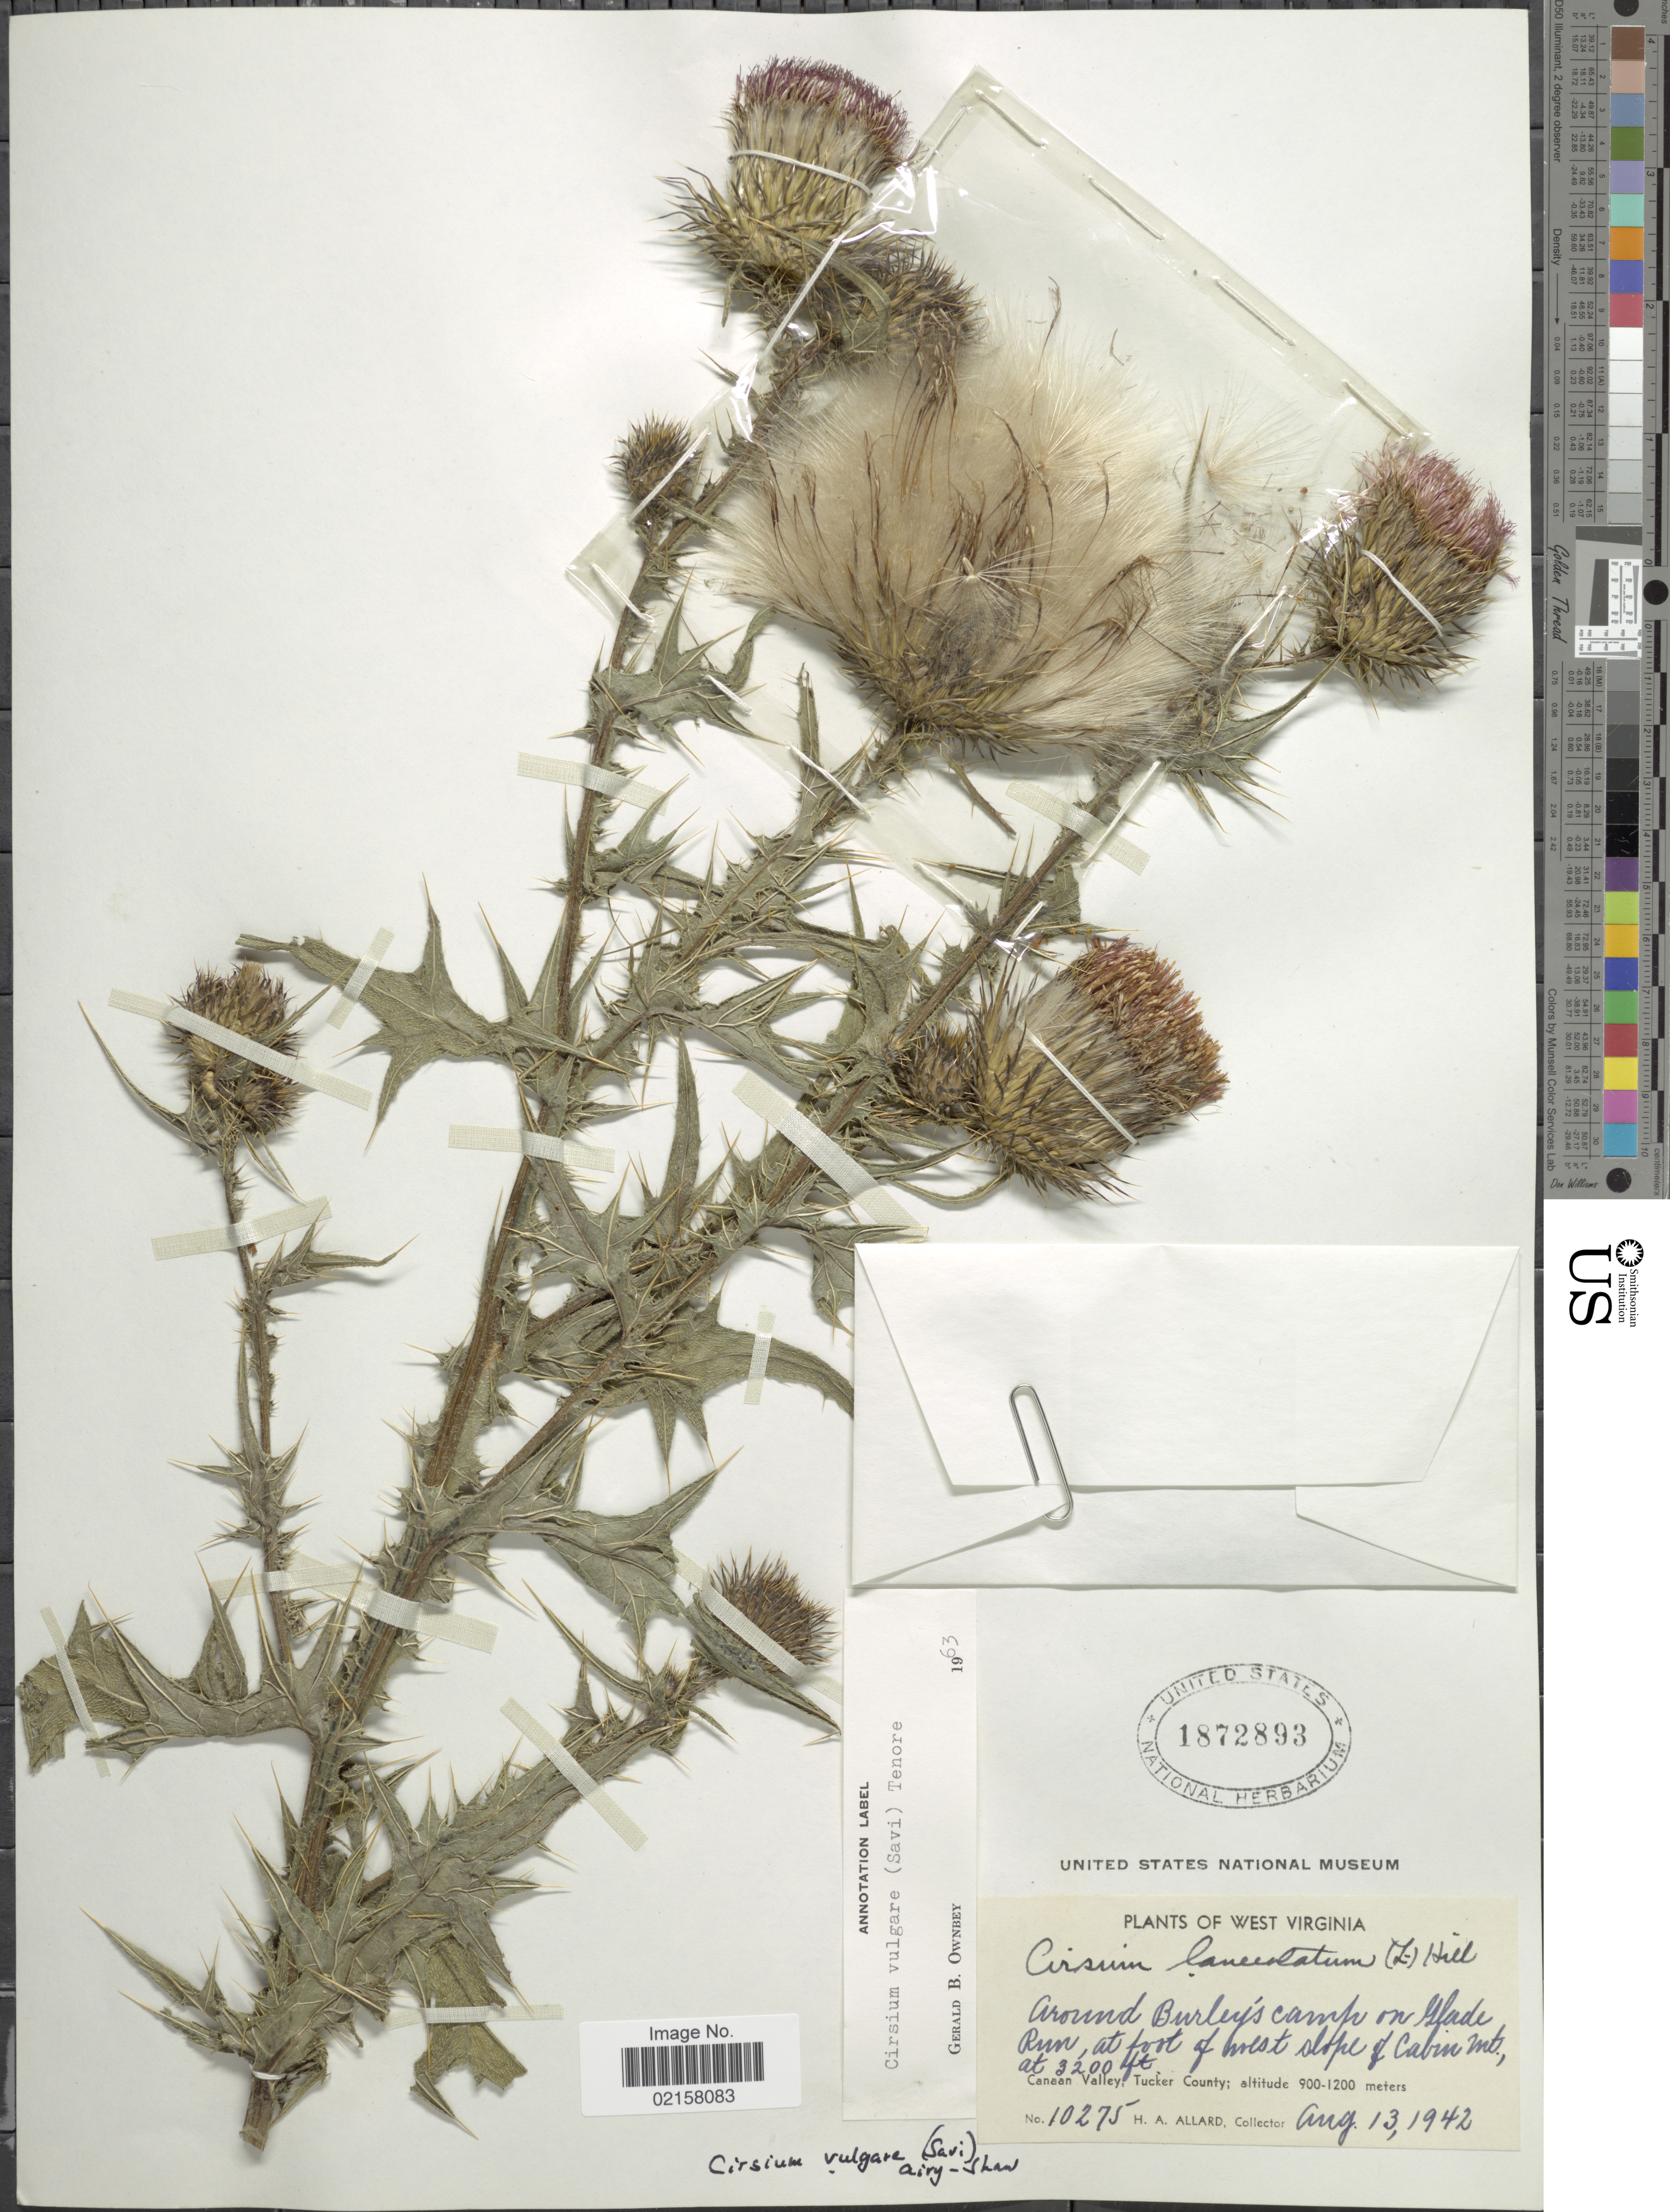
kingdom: Plantae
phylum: Tracheophyta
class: Magnoliopsida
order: Asterales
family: Asteraceae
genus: Cirsium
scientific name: Cirsium vulgare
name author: (Savi) Ten.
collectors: H. A. Allard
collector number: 10275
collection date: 1942-08-13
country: United States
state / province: West Virginia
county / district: Tucker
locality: Around Burley's camp on Glade Run, at foot of moist slope of Cabin Mts, Canaan Valley, Tucker County.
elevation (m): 975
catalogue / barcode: US 1872893